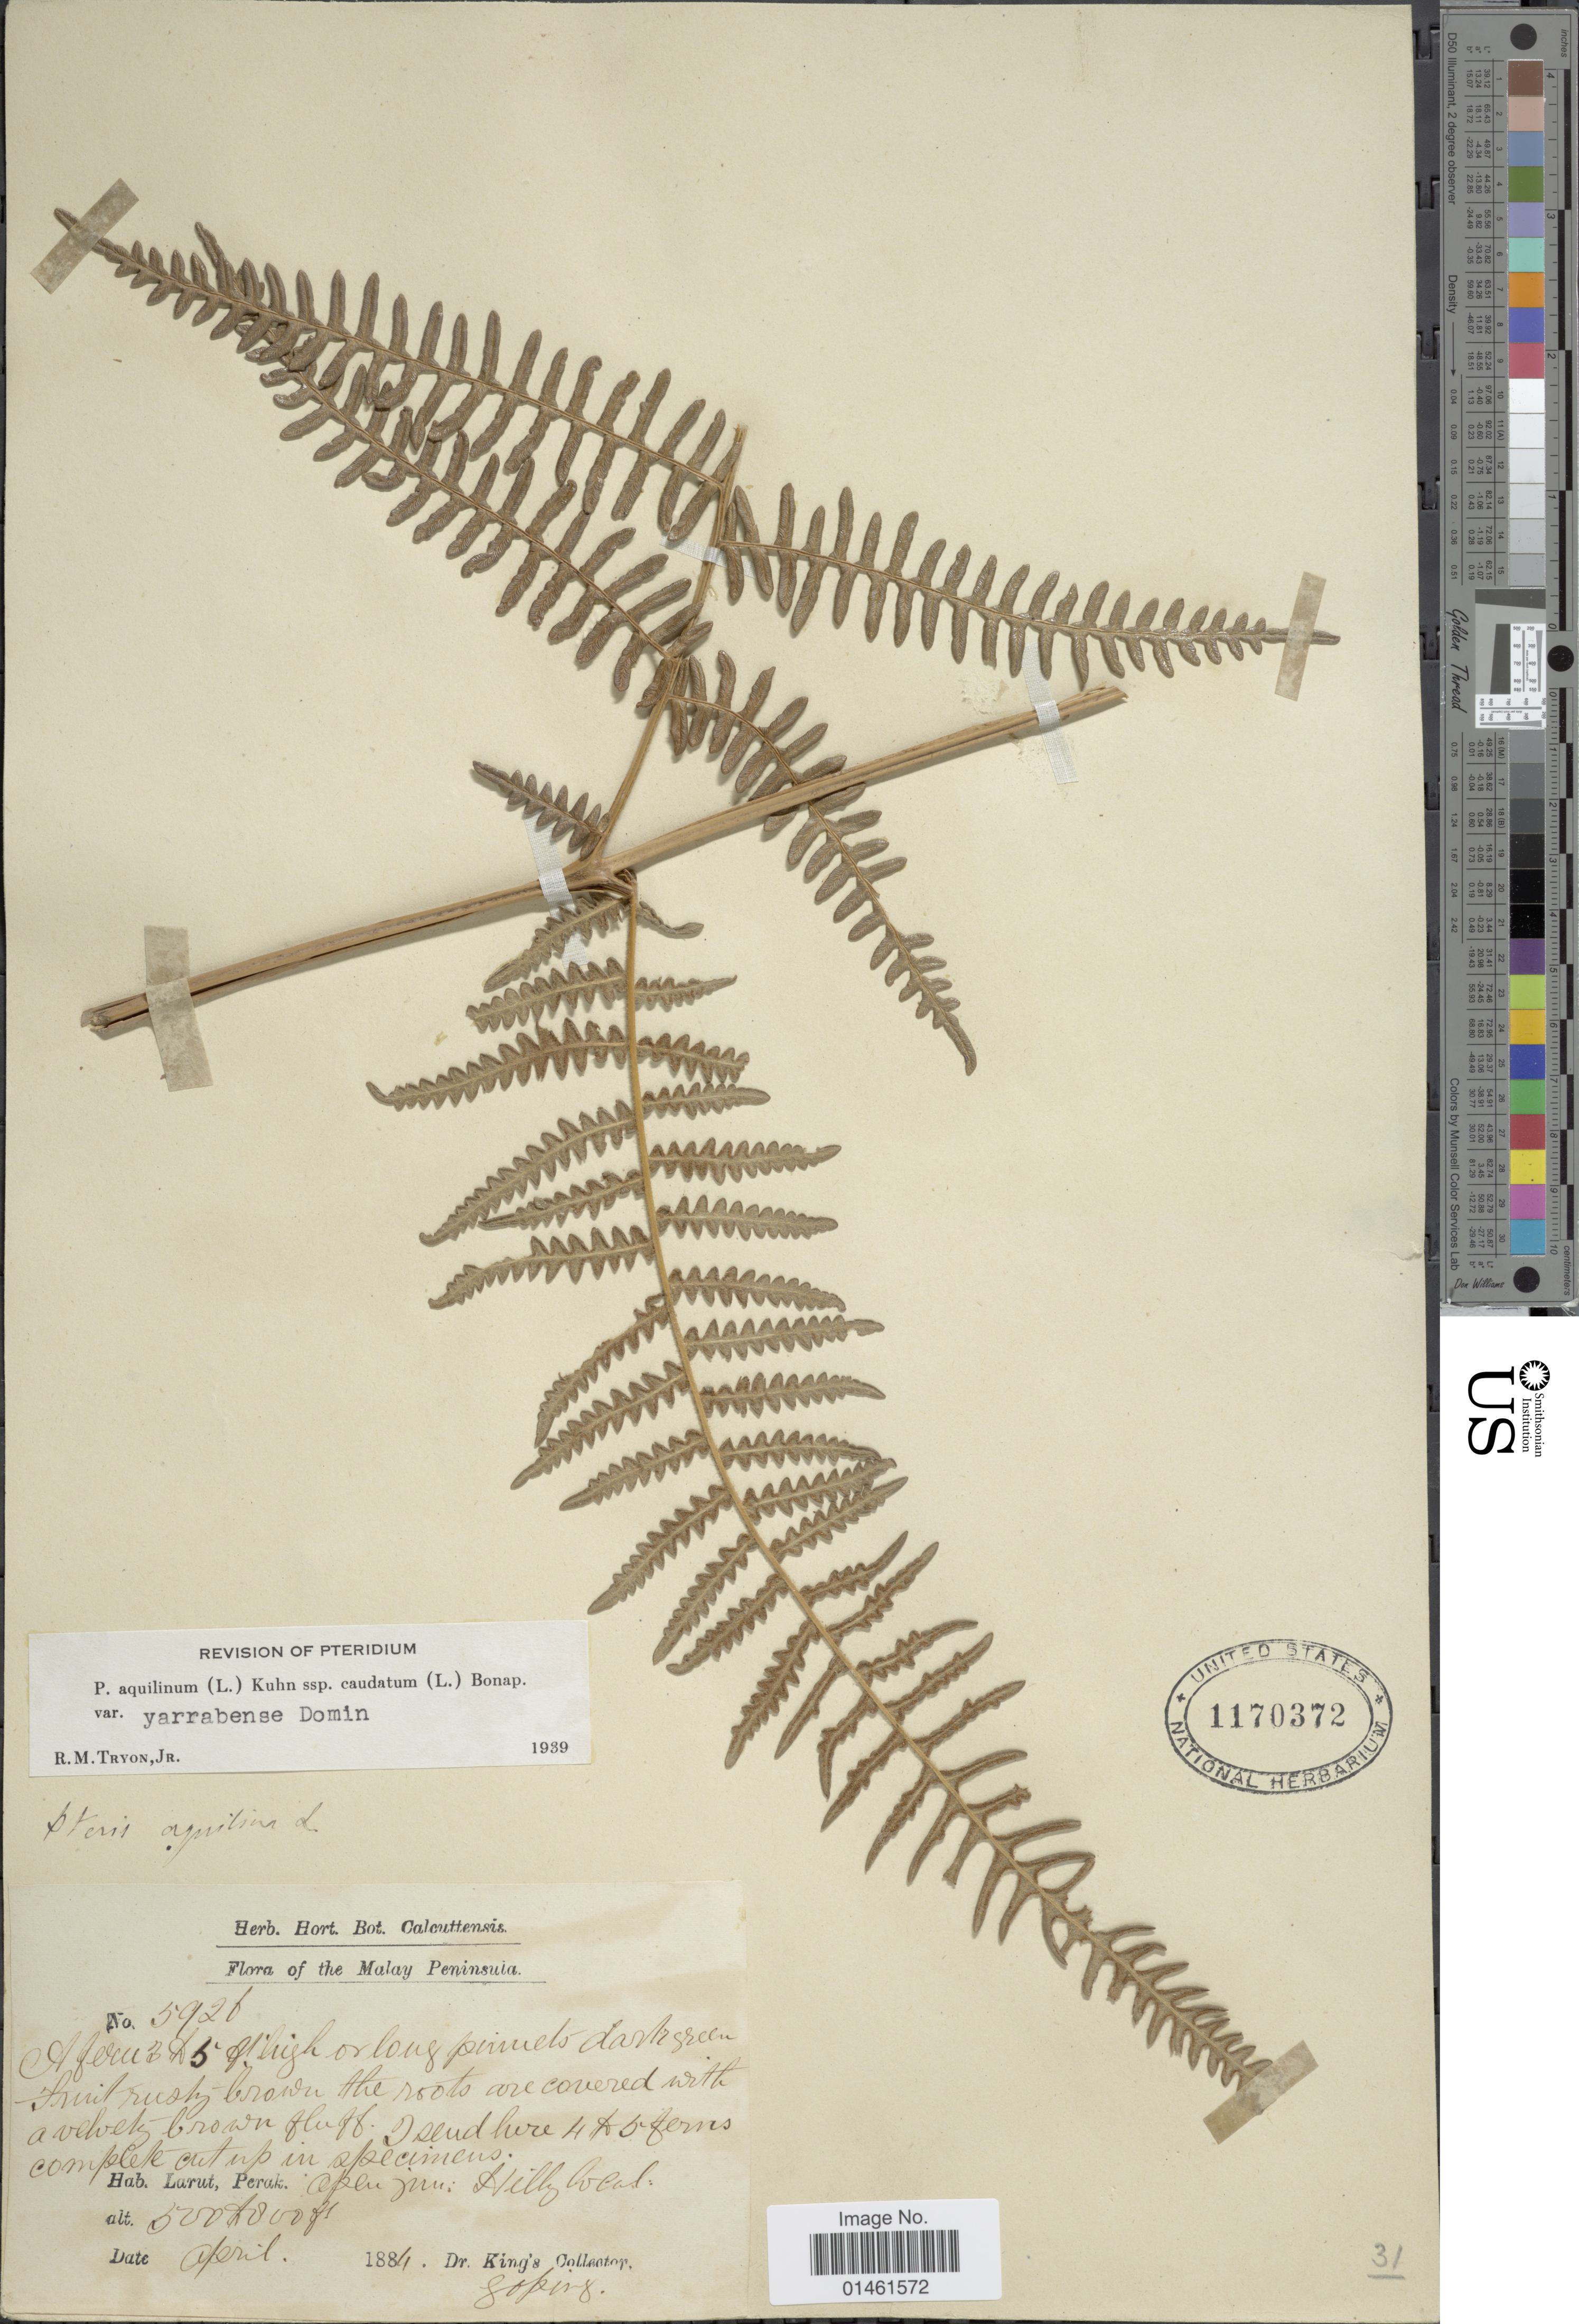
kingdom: Plantae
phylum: Tracheophyta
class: Polypodiopsida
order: Polypodiales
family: Dennstaedtiaceae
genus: Pteridium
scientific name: Pteridium aquilinum var. yarrabense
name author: Domin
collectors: Dr. King's collector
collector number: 5926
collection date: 1884-04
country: Malaysia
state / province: Perak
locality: Malay Peninsula, Larut, Perak: Open Jun. Hilly local. Goping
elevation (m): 152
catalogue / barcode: US 1170372